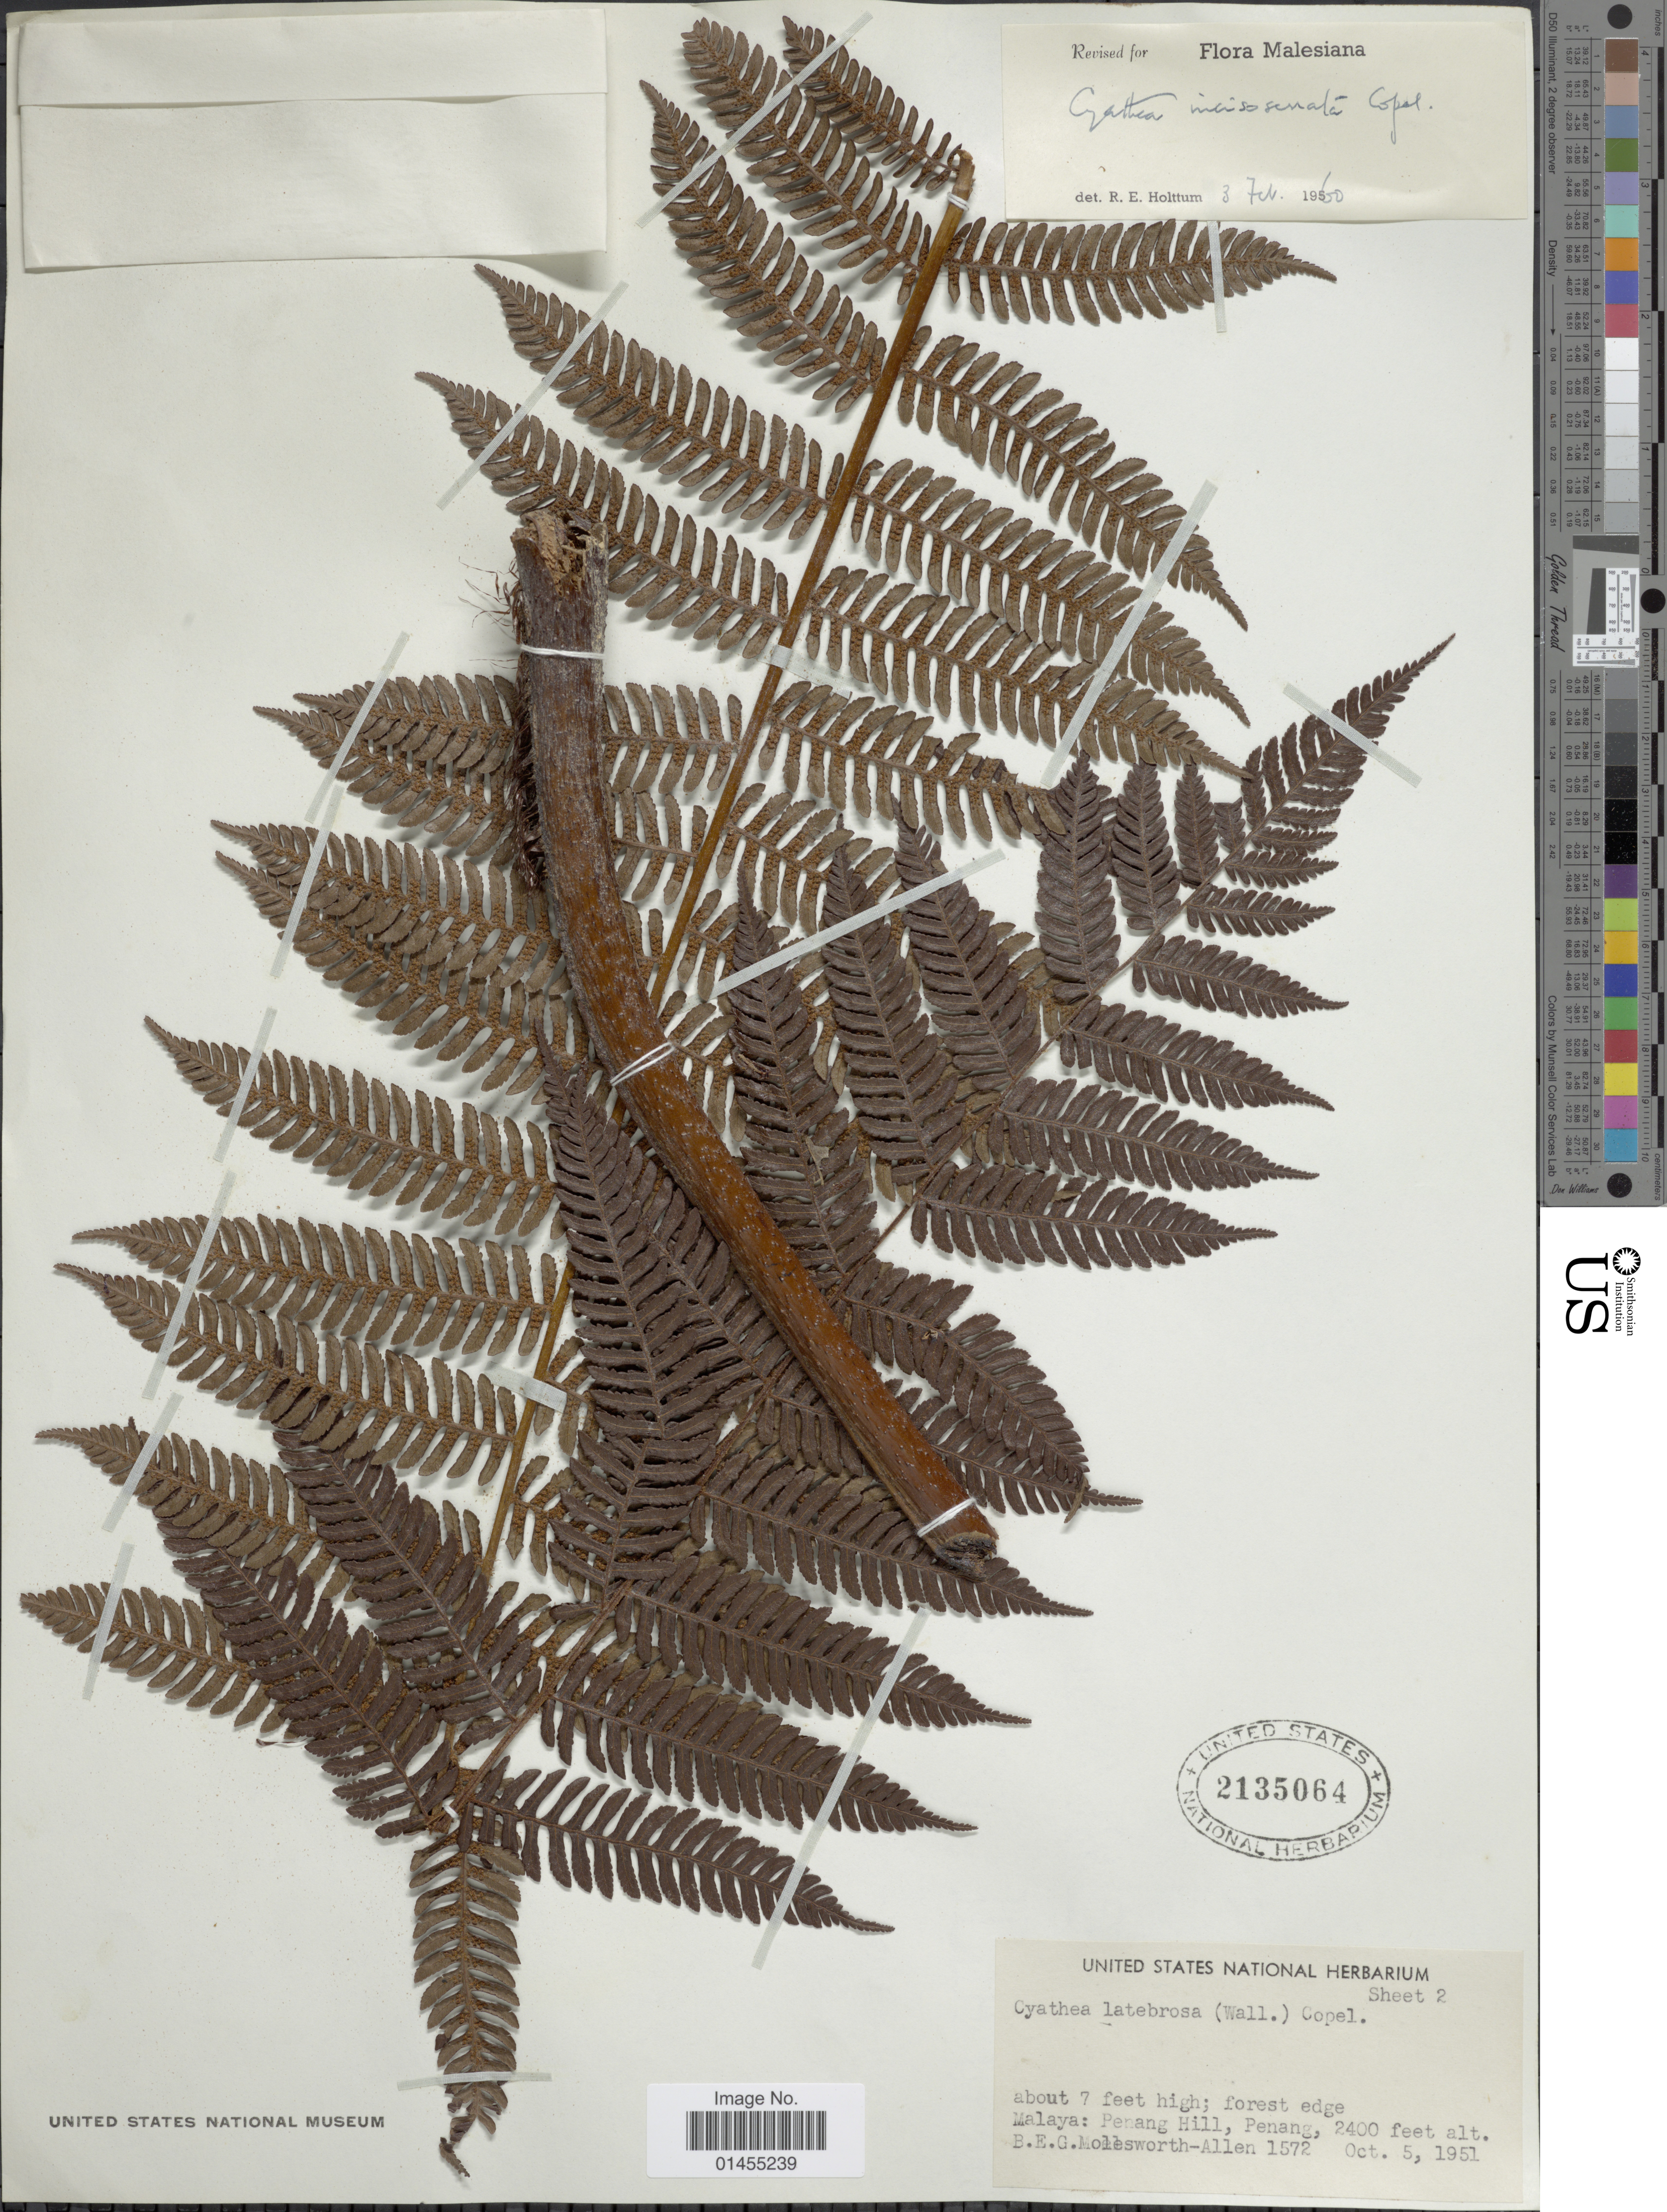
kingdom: Plantae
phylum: Tracheophyta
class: Polypodiopsida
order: Cyatheales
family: Cyatheaceae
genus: Alsophila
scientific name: Alsophila inciso-serrata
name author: (Copel.) C. Chr.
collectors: B. E. G. Molesworth-Allen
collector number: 1572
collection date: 1951-10-05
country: Malaysia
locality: Malaya, Penang Hill, Penang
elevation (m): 732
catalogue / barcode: US 2135064